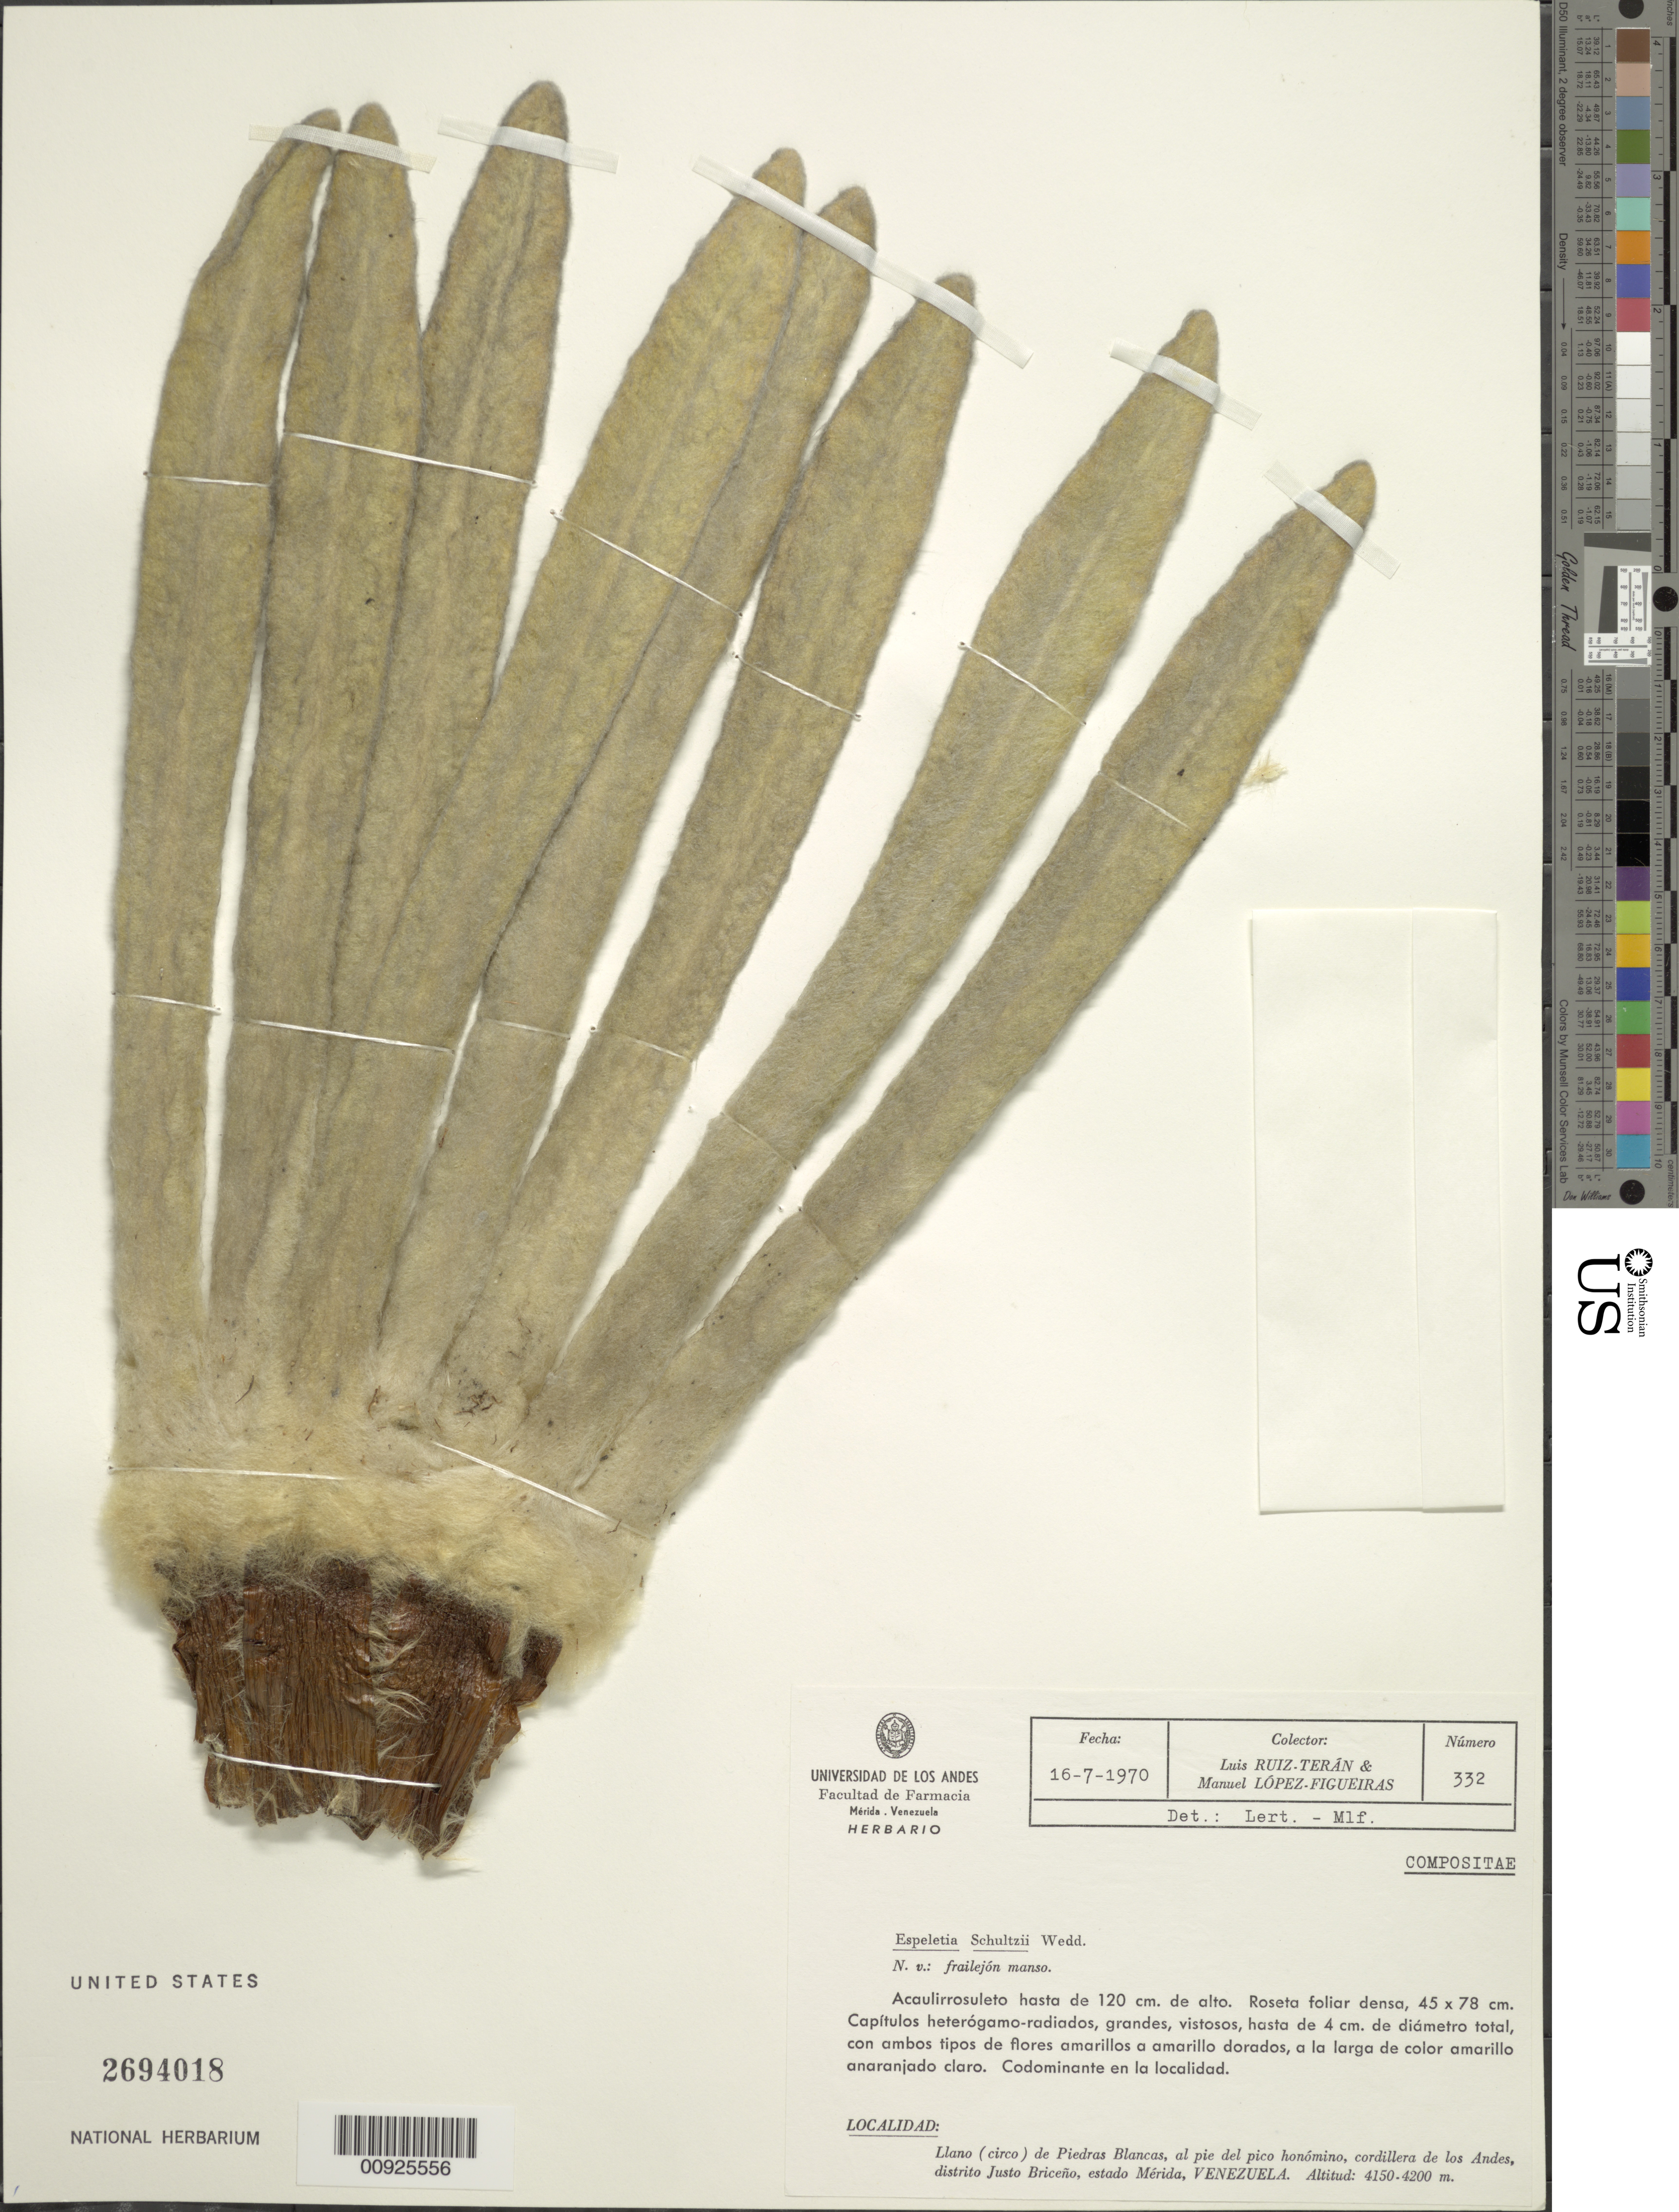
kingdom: Plantae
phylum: Tracheophyta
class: Magnoliopsida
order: Asterales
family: Asteraceae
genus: Espeletia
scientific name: Espeletia schultzii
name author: Wedd.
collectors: L. E. Ruíz-Terán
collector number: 334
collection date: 1970-07-17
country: Venezuela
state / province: Mérida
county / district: Justo Briceño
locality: Llano (circo) de Piedras Blancas, al pie del pico homónimo, cordillera de los Andes.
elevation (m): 4150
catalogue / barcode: US 2694018